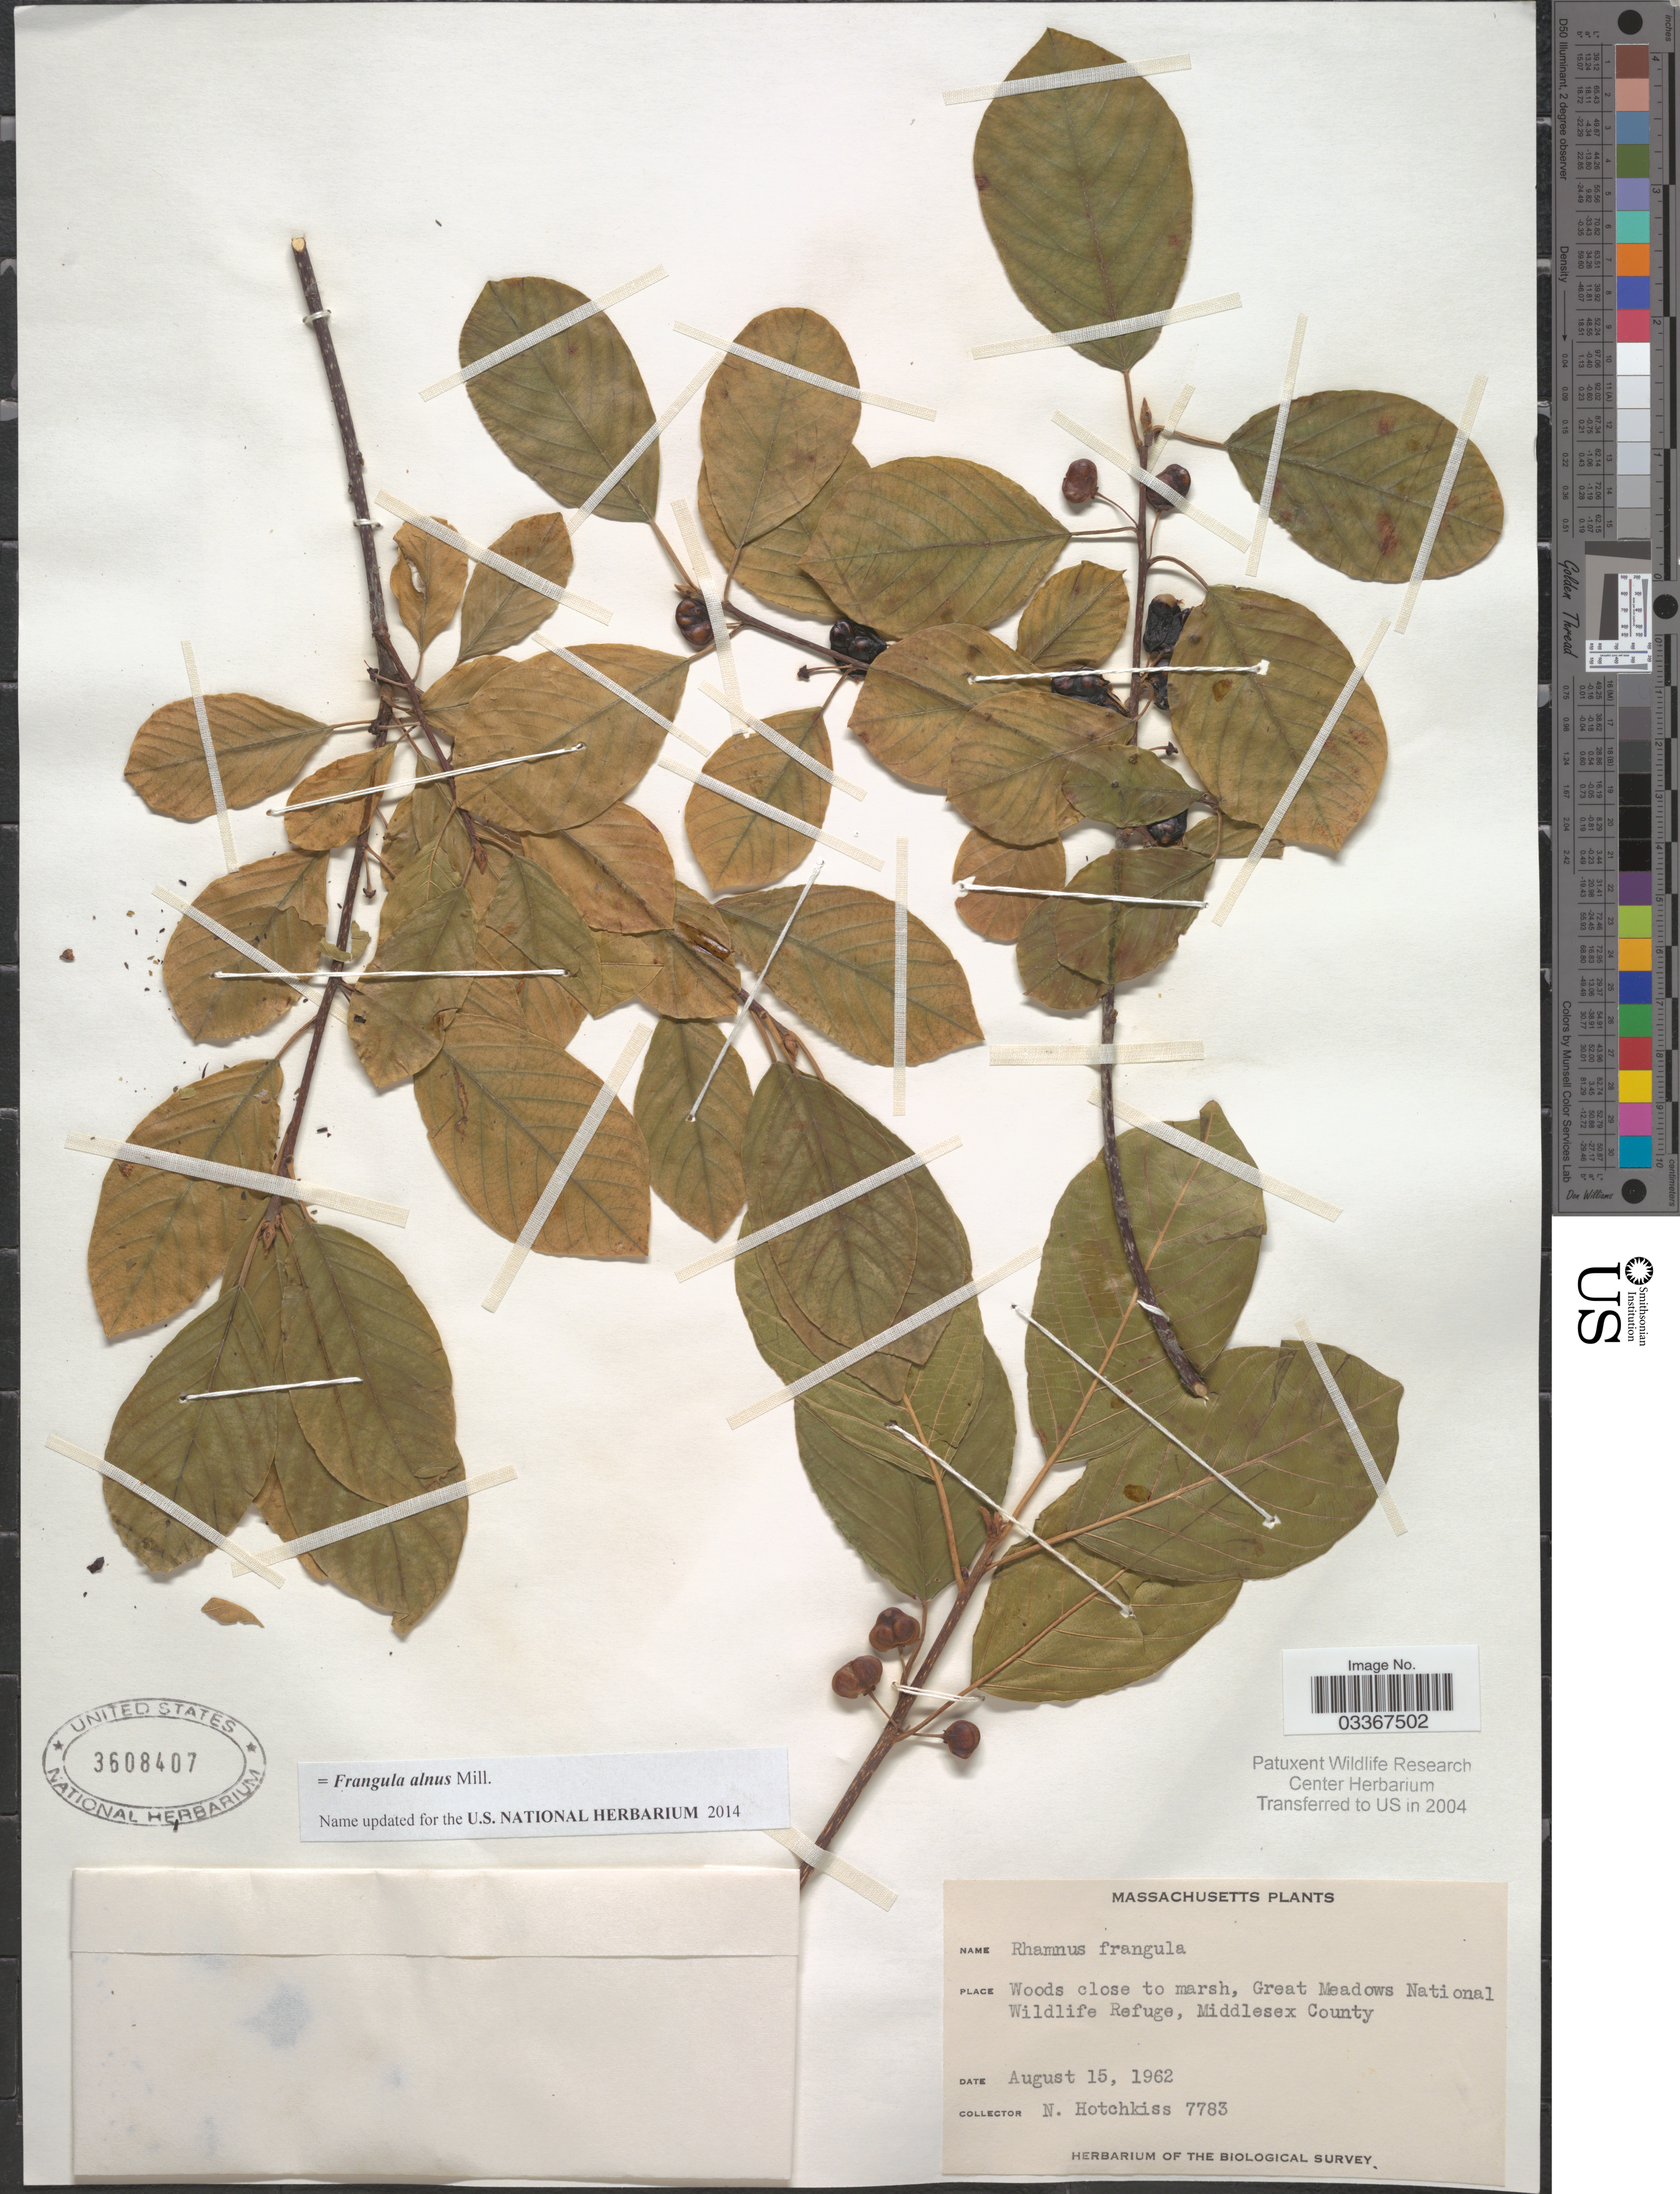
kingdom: Plantae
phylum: Tracheophyta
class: Magnoliopsida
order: Rosales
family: Rhamnaceae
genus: Frangula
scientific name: Frangula alnus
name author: Mill.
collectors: N. Hotchkiss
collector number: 7783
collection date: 1962-08-15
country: United States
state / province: Massachusetts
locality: Great Meadows National Wildlife Refuge, Middlesex County.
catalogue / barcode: US 3608407